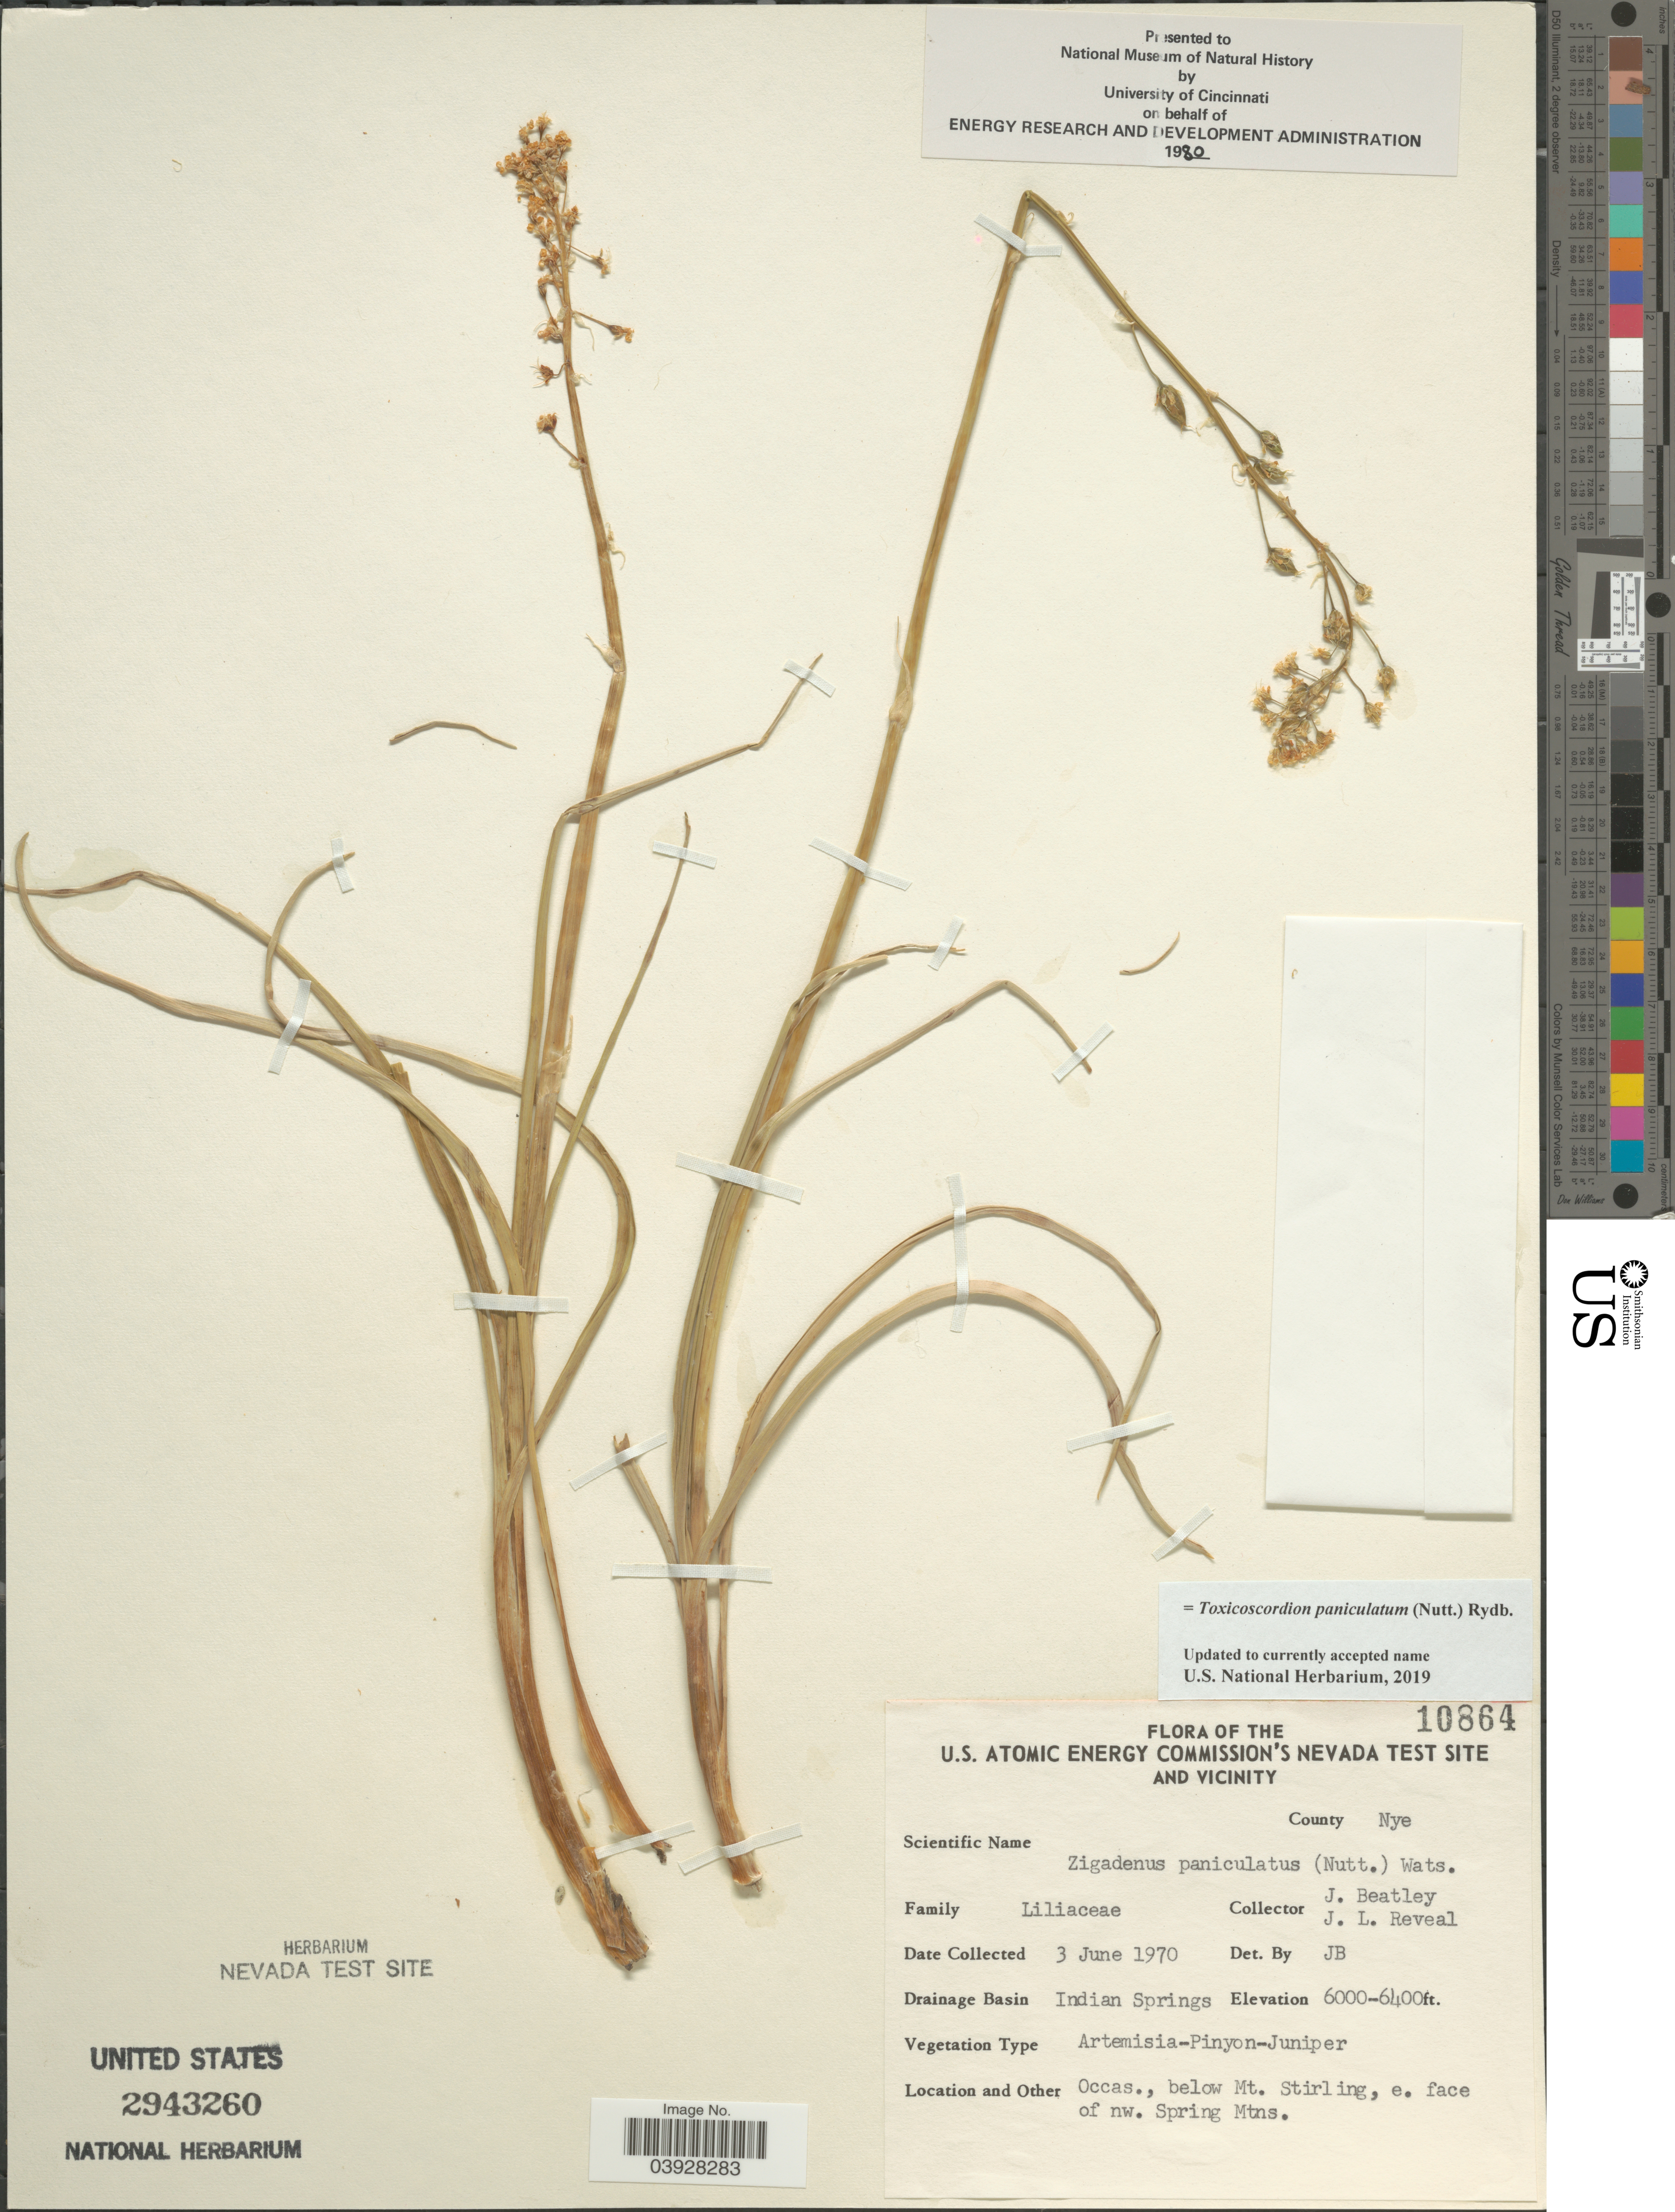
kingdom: Plantae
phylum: Tracheophyta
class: Liliopsida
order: Liliales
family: Melanthiaceae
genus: Toxicoscordion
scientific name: Toxicoscordion paniculatum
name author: (Nutt.) Rydb.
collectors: J. C. Beatley & J. L. Reveal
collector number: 10864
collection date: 1970-06-03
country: United States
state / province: Nevada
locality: U.S. Atomic Energy Commission's Nevada Test Site and Vicinity. County Nye. Drainage Basin Indian Springs. Below Mt. Stirling, e. face of nw. Spring Mtns.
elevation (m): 1829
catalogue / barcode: US 2943260